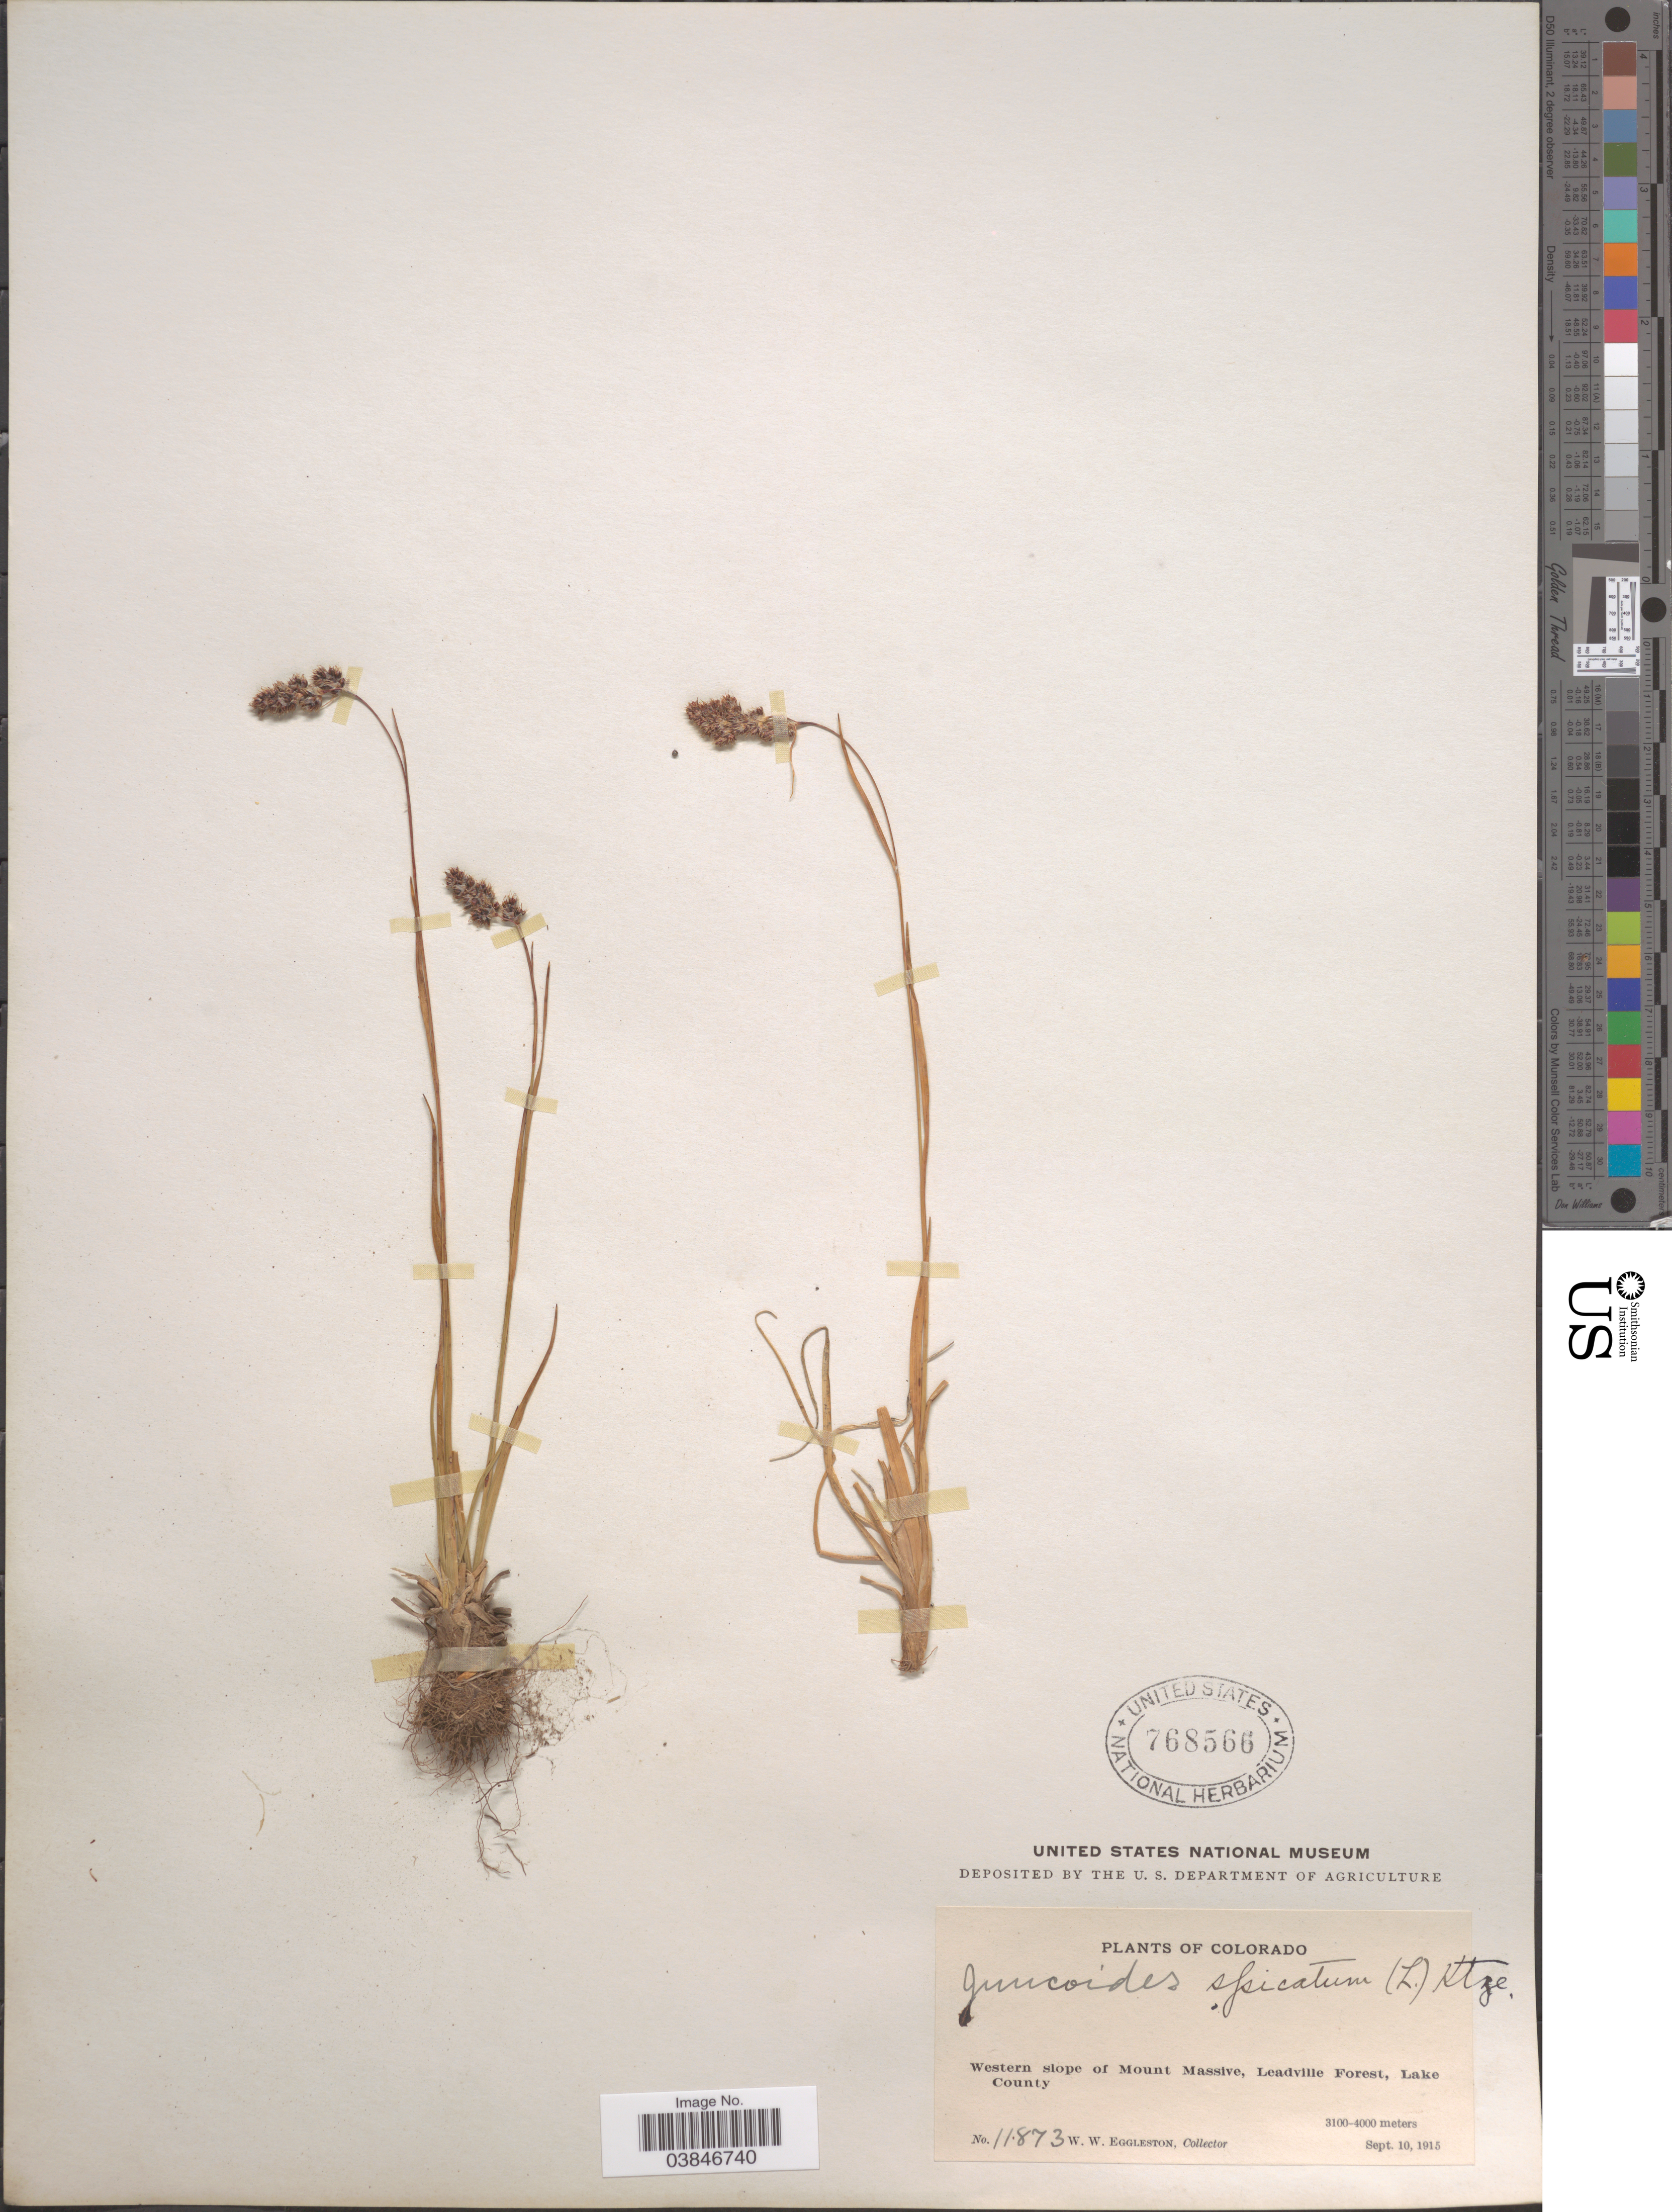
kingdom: Plantae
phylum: Tracheophyta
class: Liliopsida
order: Poales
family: Juncaceae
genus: Luzula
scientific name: Luzula spicata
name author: (L.) DC.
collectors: W. W. Eggleston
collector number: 11873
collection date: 1915-09-10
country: United States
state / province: Colorado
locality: Western slope of Mount Massive, Leadville Forest, Lake County.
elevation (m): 3100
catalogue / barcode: US 768566